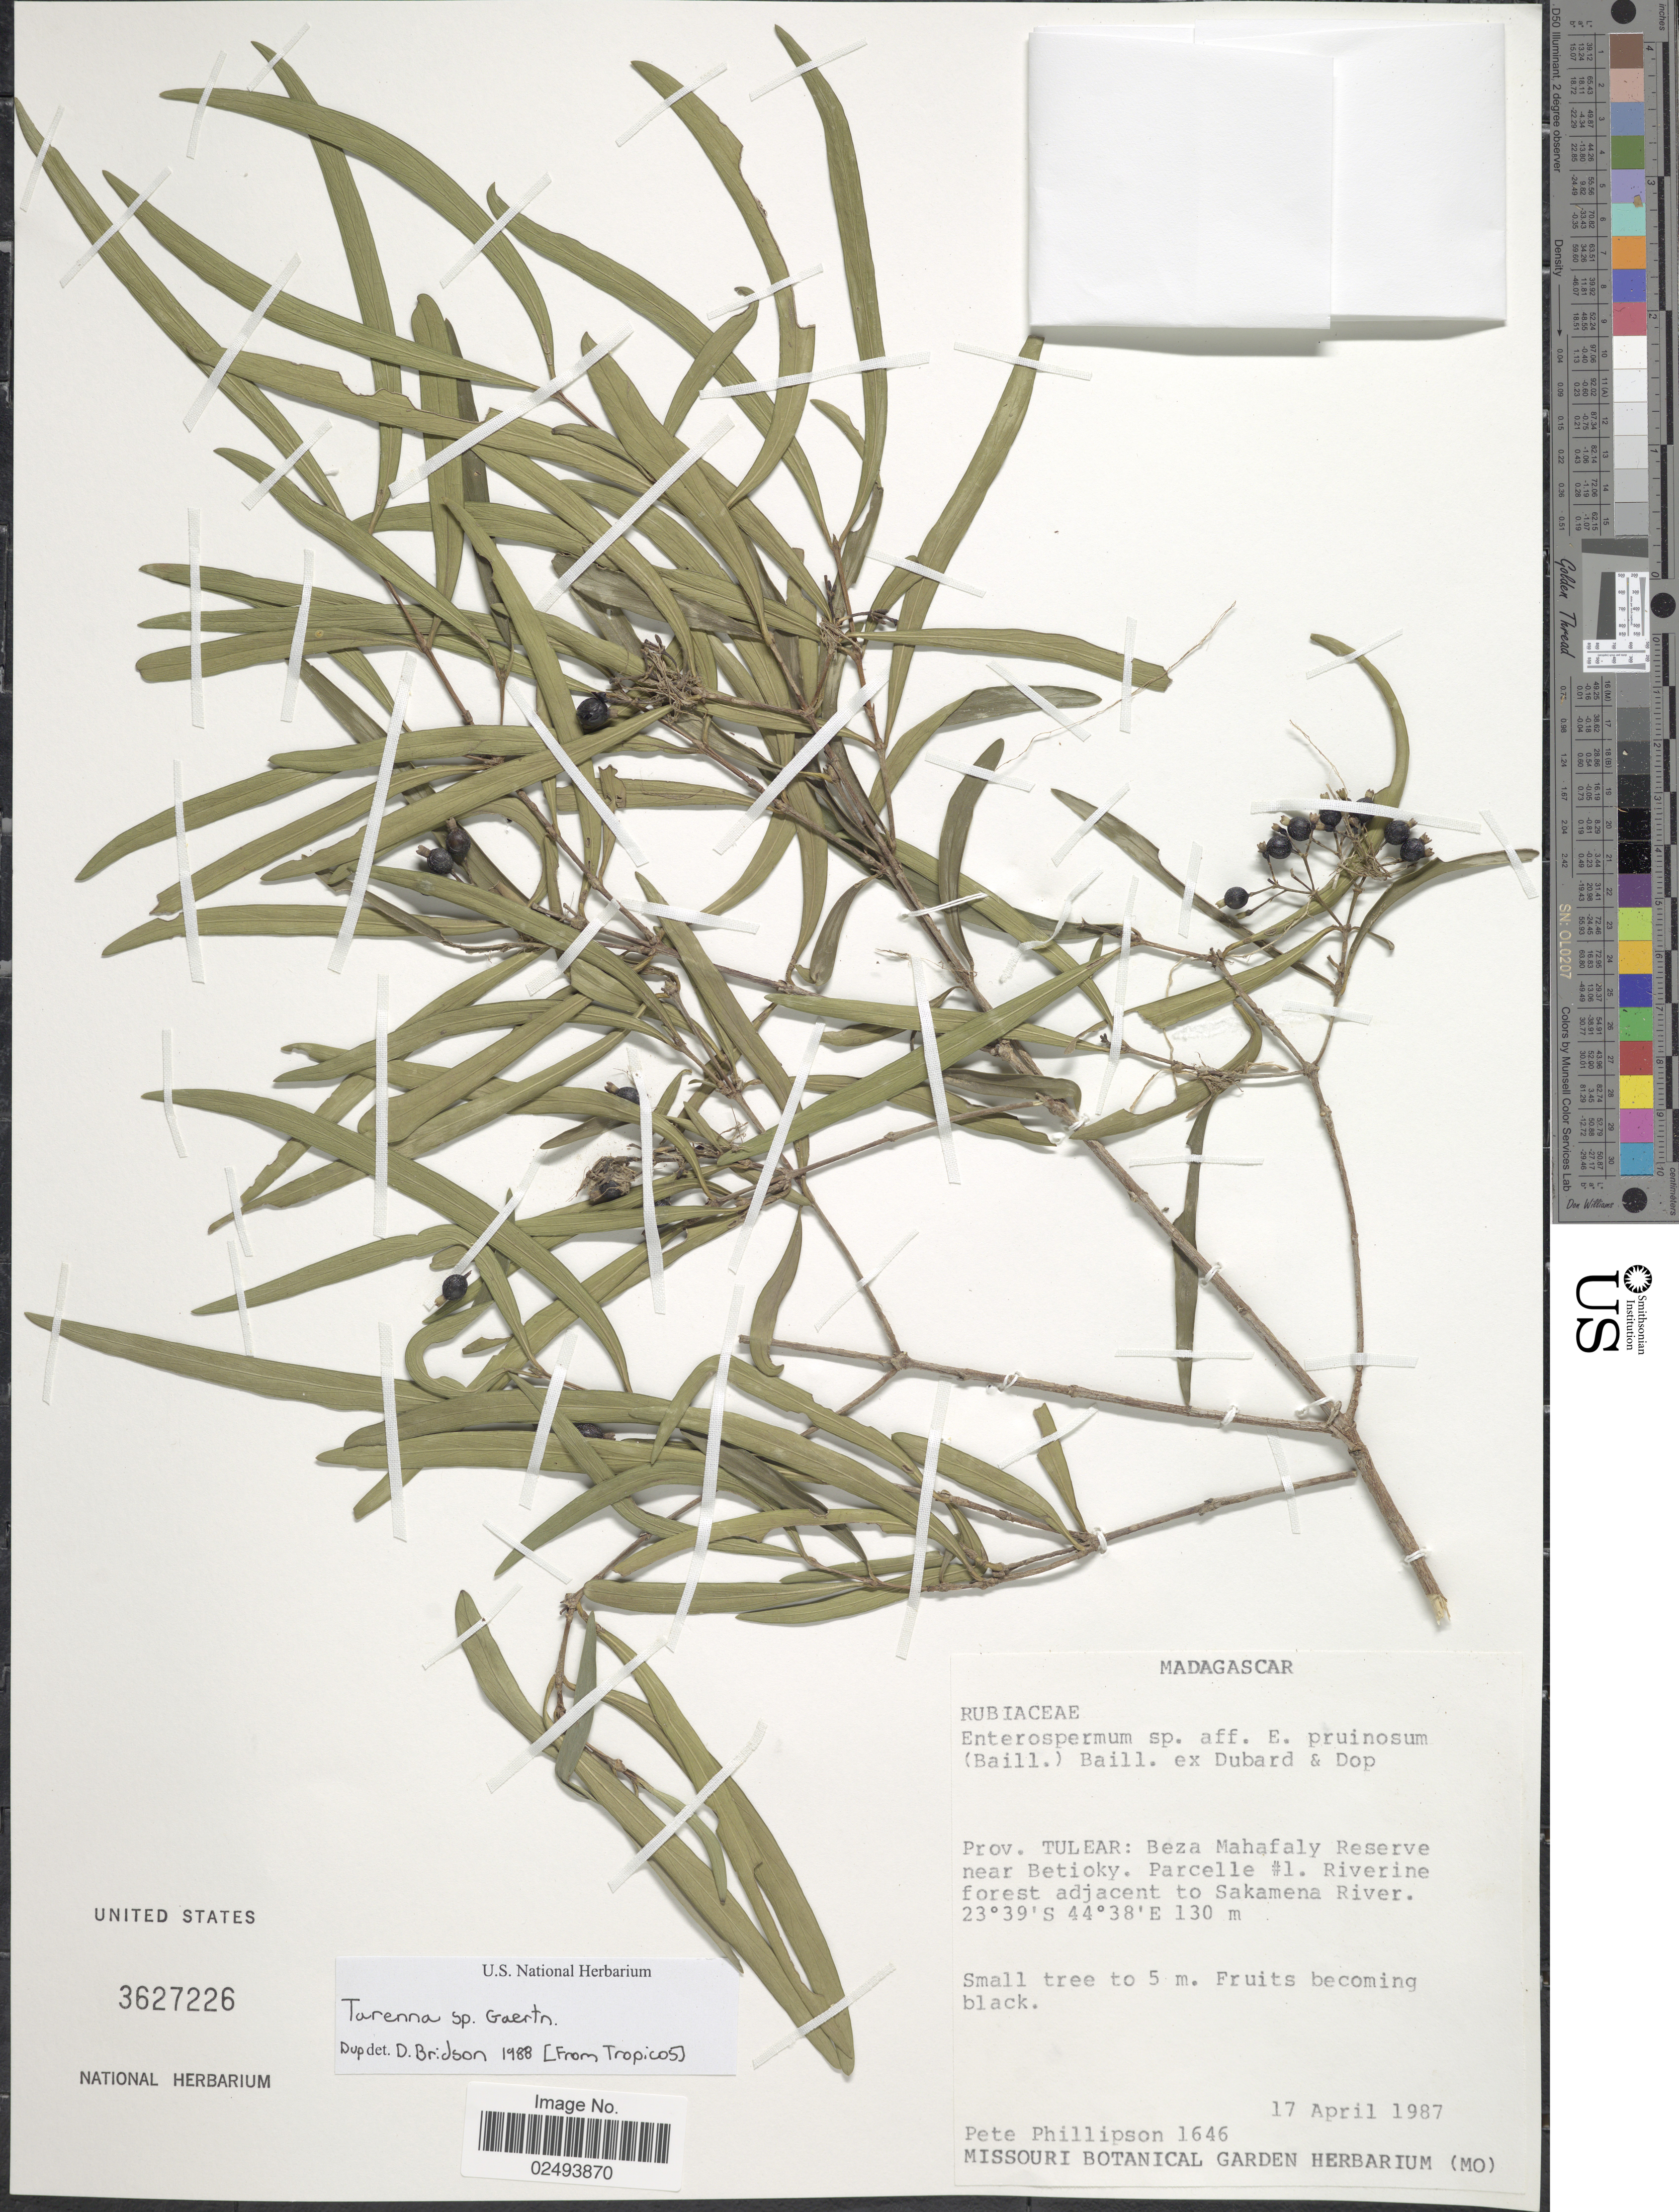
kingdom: Plantae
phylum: Tracheophyta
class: Magnoliopsida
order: Gentianales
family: Rubiaceae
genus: Tarenna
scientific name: Tarenna sp.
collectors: P. B. Phillipson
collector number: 1646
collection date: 1987-04-17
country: Madagascar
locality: Prov. Tulear: Beza Mahafely Reserve near Betioky. parcelle # 1. Riverine forest adjacent to Sakamena River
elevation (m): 130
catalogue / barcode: US 3627226